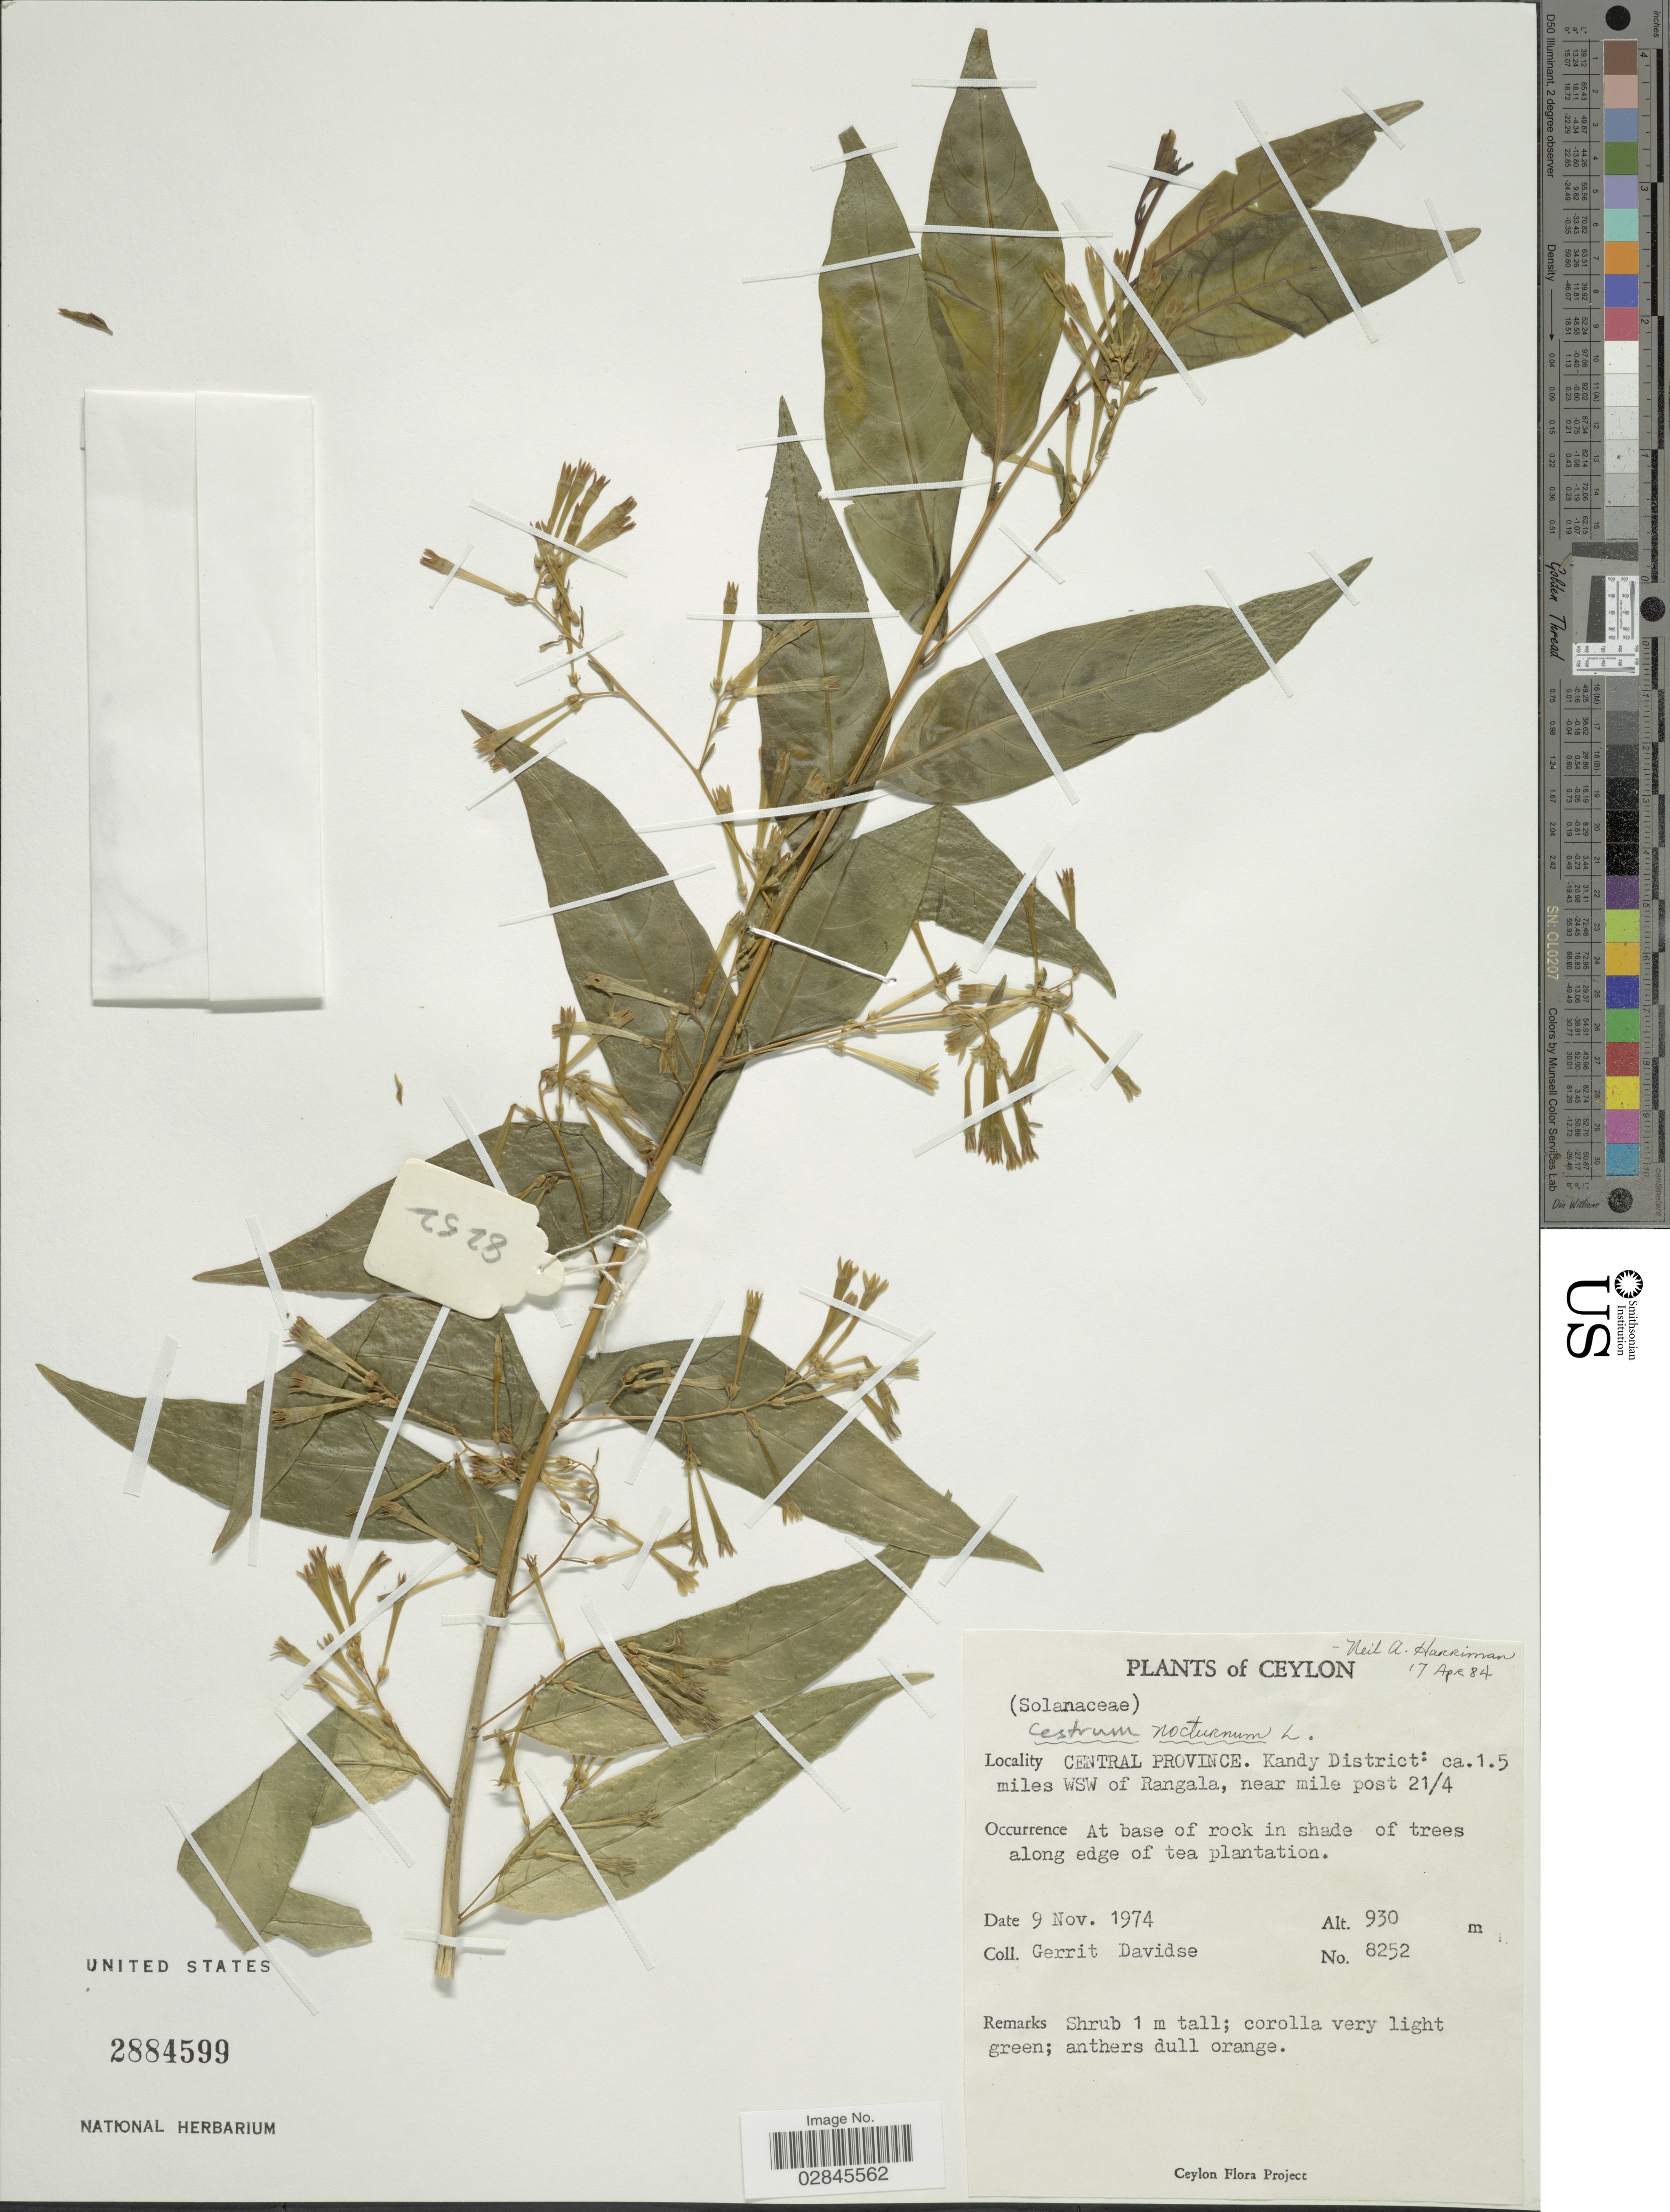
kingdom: Plantae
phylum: Tracheophyta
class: Magnoliopsida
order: Solanales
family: Solanaceae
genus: Cestrum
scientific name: Cestrum nocturnum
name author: L.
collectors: G. Davidse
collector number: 8252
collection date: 1974-11-09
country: Sri Lanka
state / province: Central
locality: Ceylon. Kandy District: ca. 1.5 miles WSW of Rangala, near mile post 21/4.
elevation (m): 930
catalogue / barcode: US 2884599